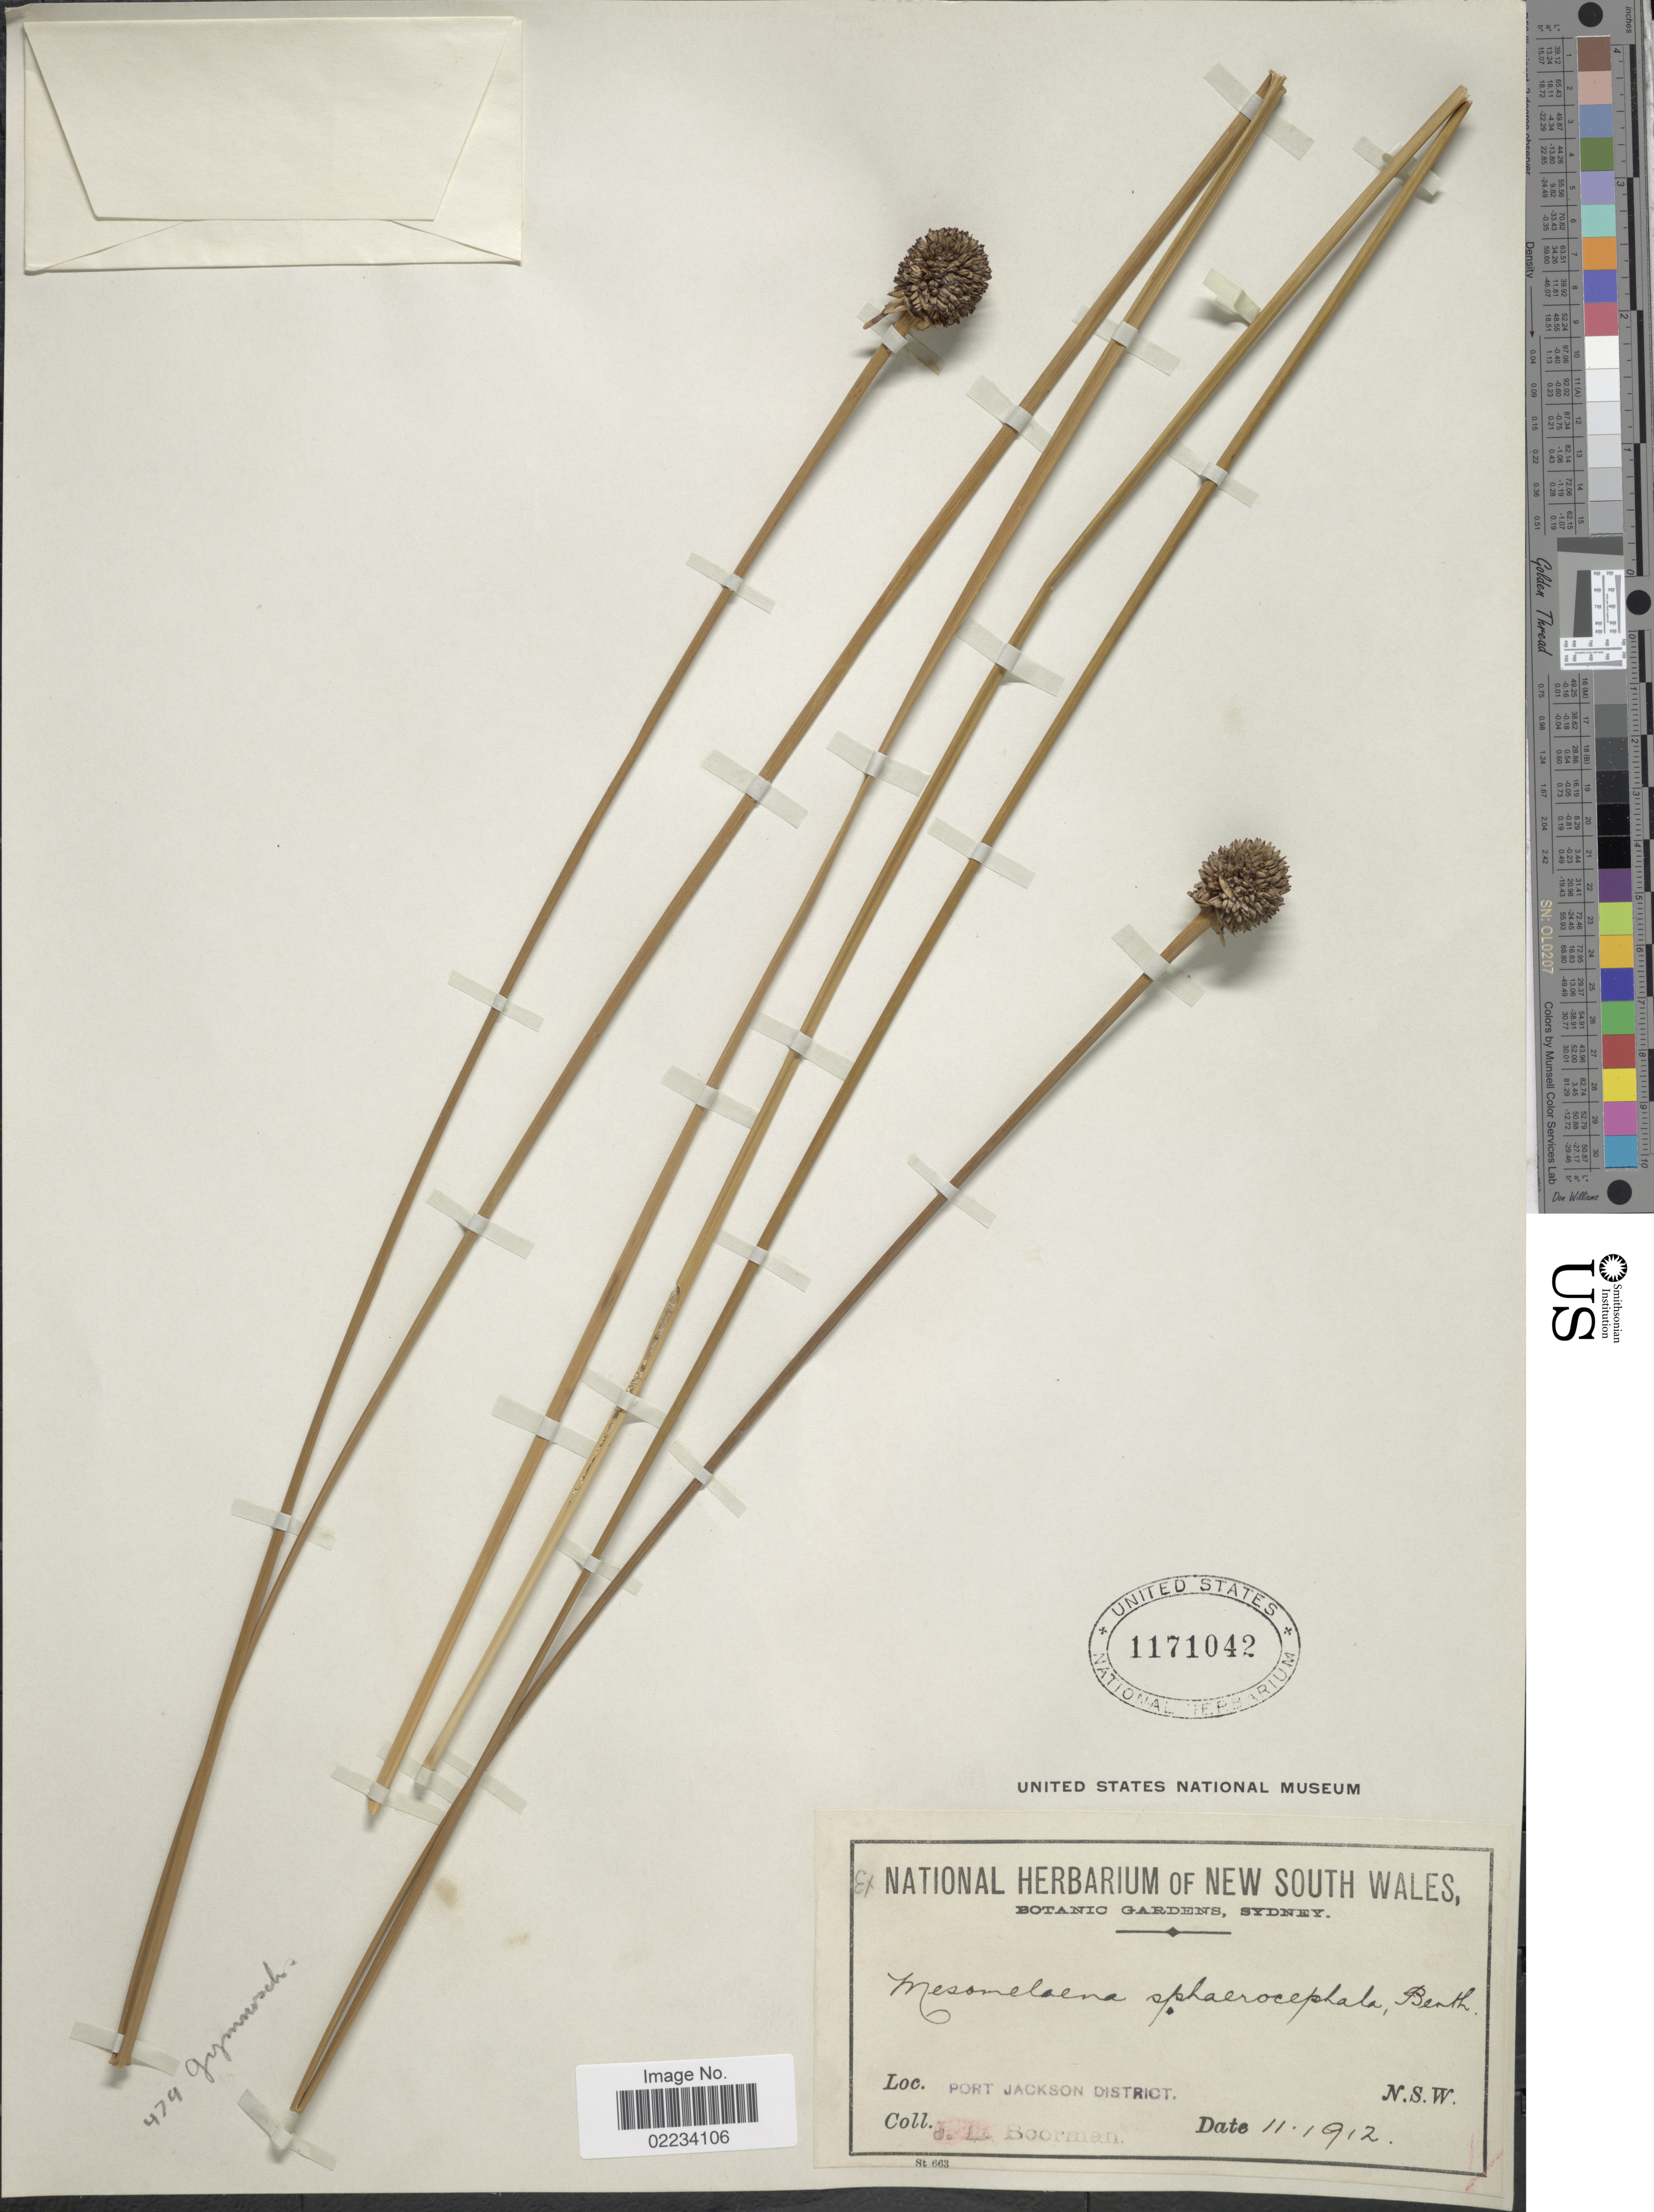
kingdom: Plantae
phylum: Tracheophyta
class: Liliopsida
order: Poales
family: Cyperaceae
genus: Gymnoschoenus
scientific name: Gymnoschoenus sphaerocephalus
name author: (R. Br.) Hook. f.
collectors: J. Boorman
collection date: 1912-02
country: Australia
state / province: New South Wales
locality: Port Jackson District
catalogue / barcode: US 1171042